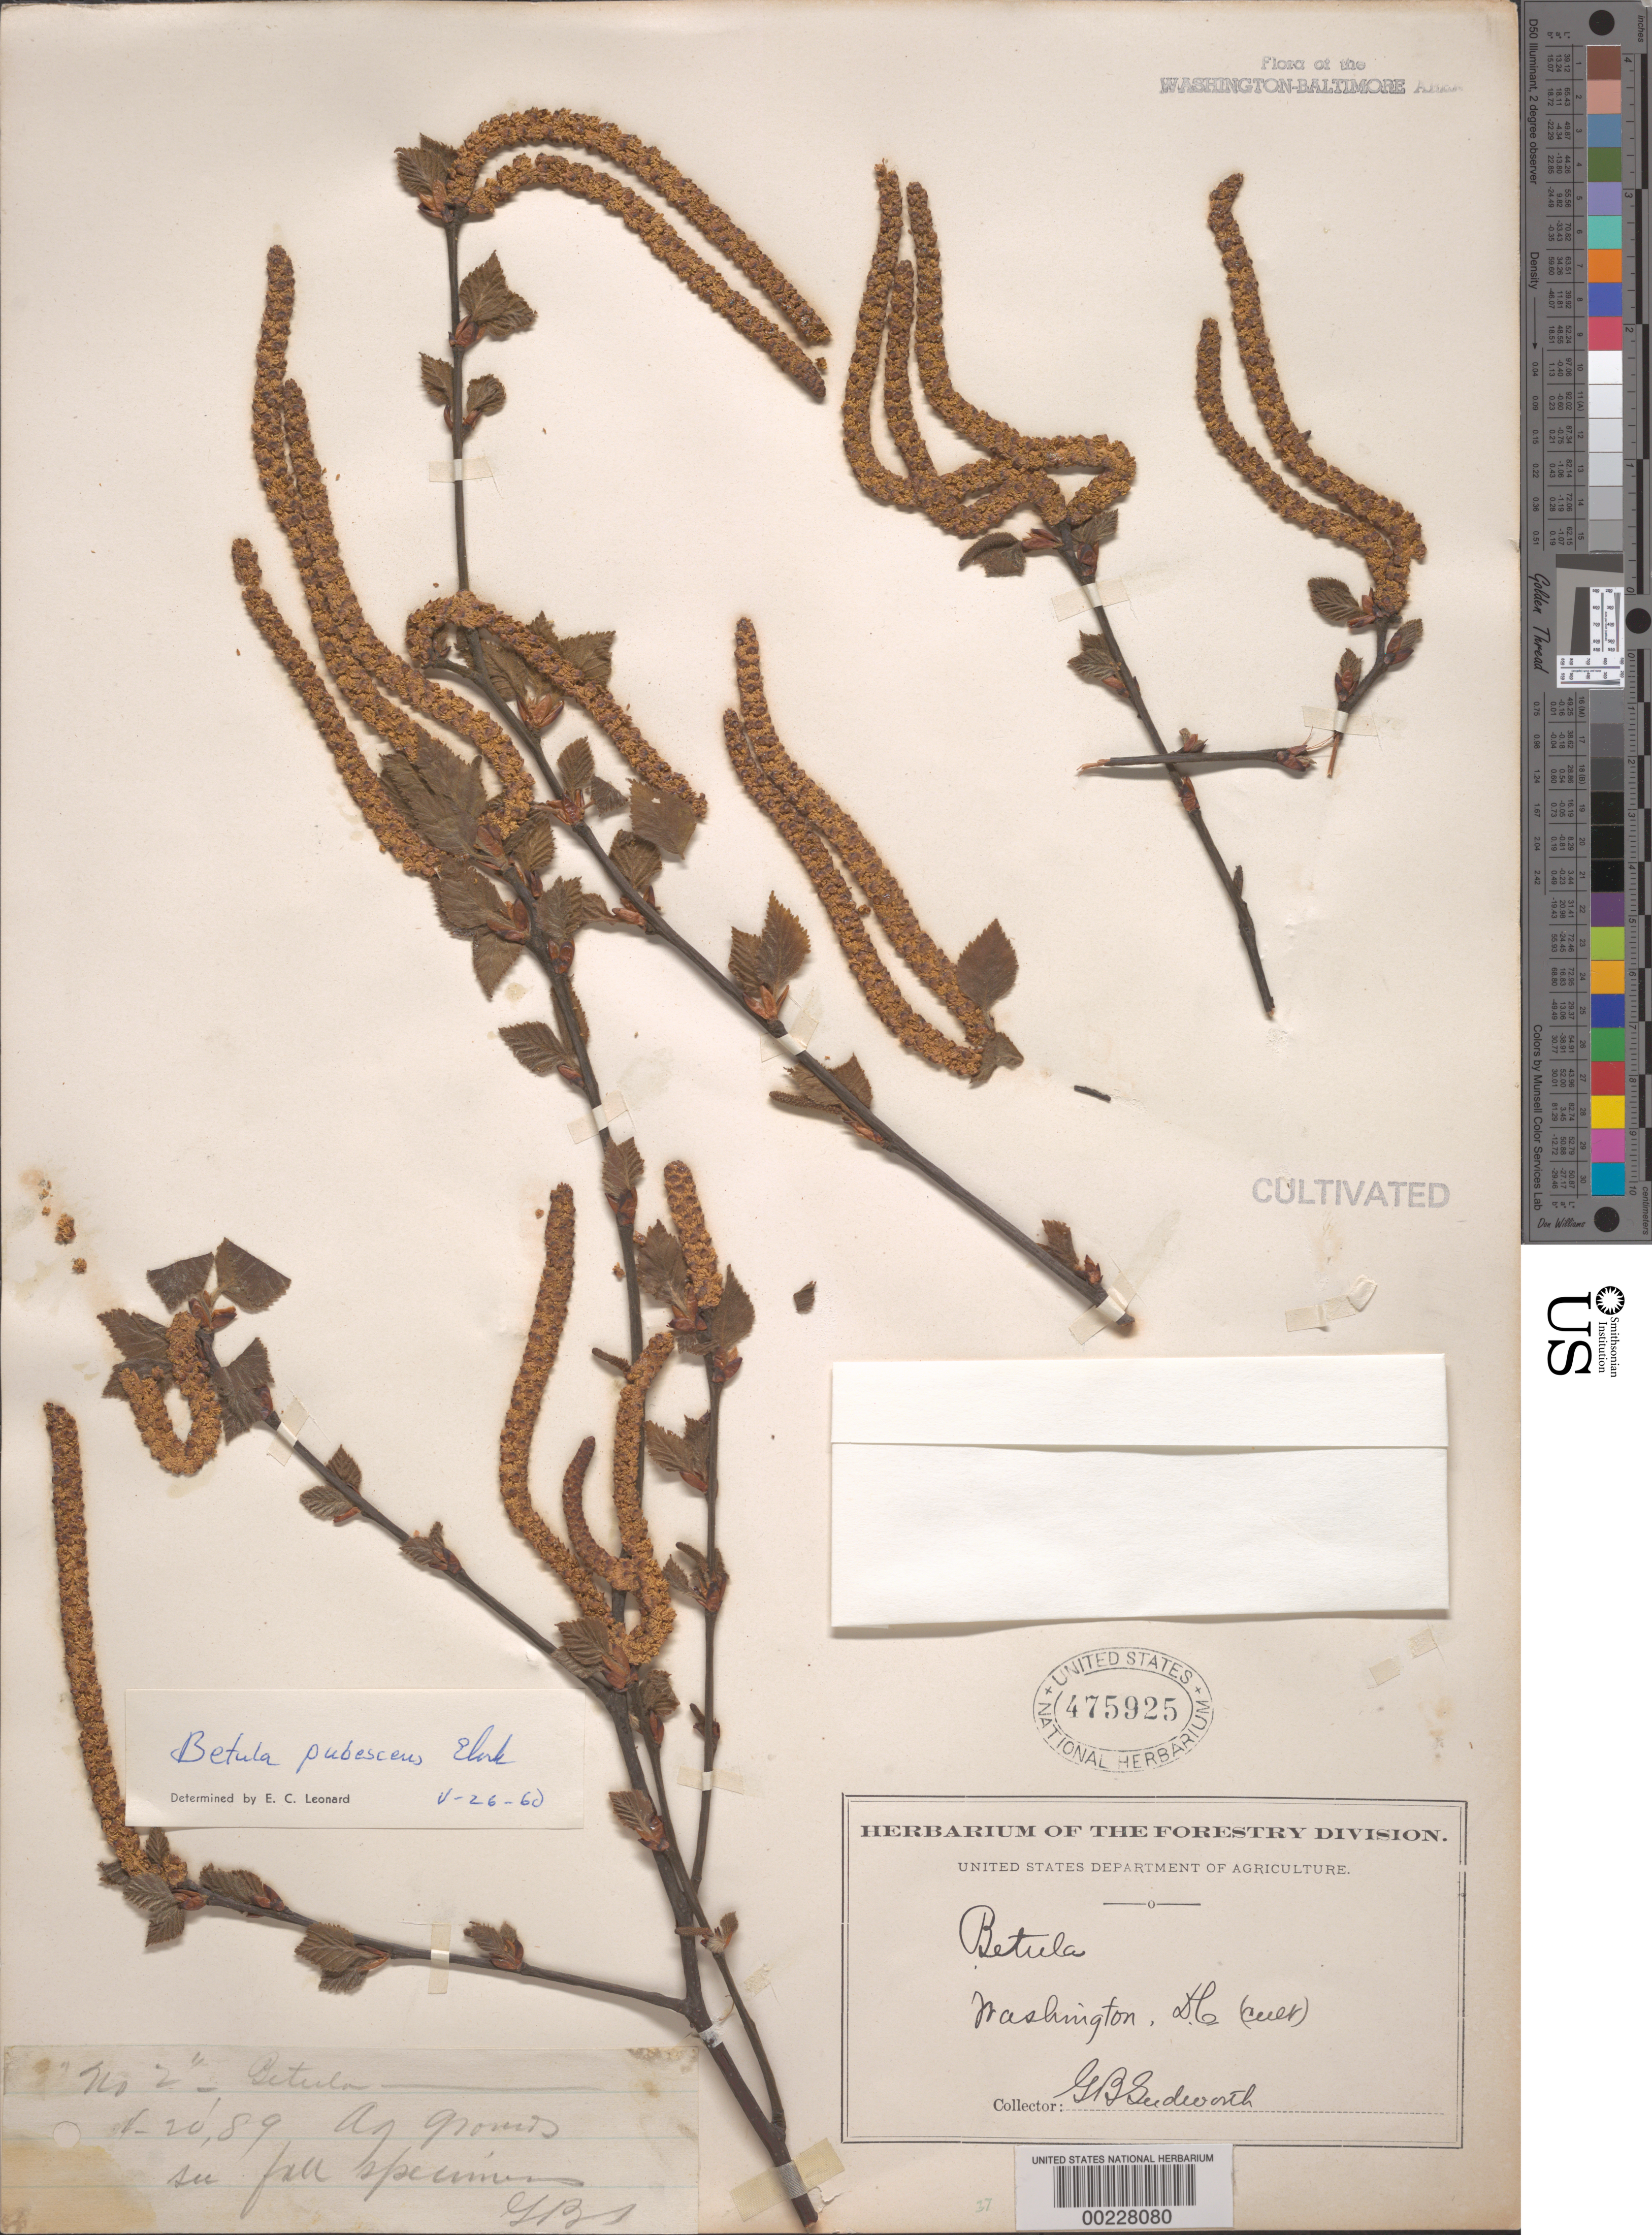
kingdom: Plantae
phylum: Tracheophyta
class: Magnoliopsida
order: Fagales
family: Betulaceae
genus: Betula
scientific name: Betula pubescens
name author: Ehrh.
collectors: G. B. Sudworth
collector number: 2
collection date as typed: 20 Apr 1889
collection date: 1889-04-20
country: United States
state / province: District of Columbia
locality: Agricultural grounds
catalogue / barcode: US 475925